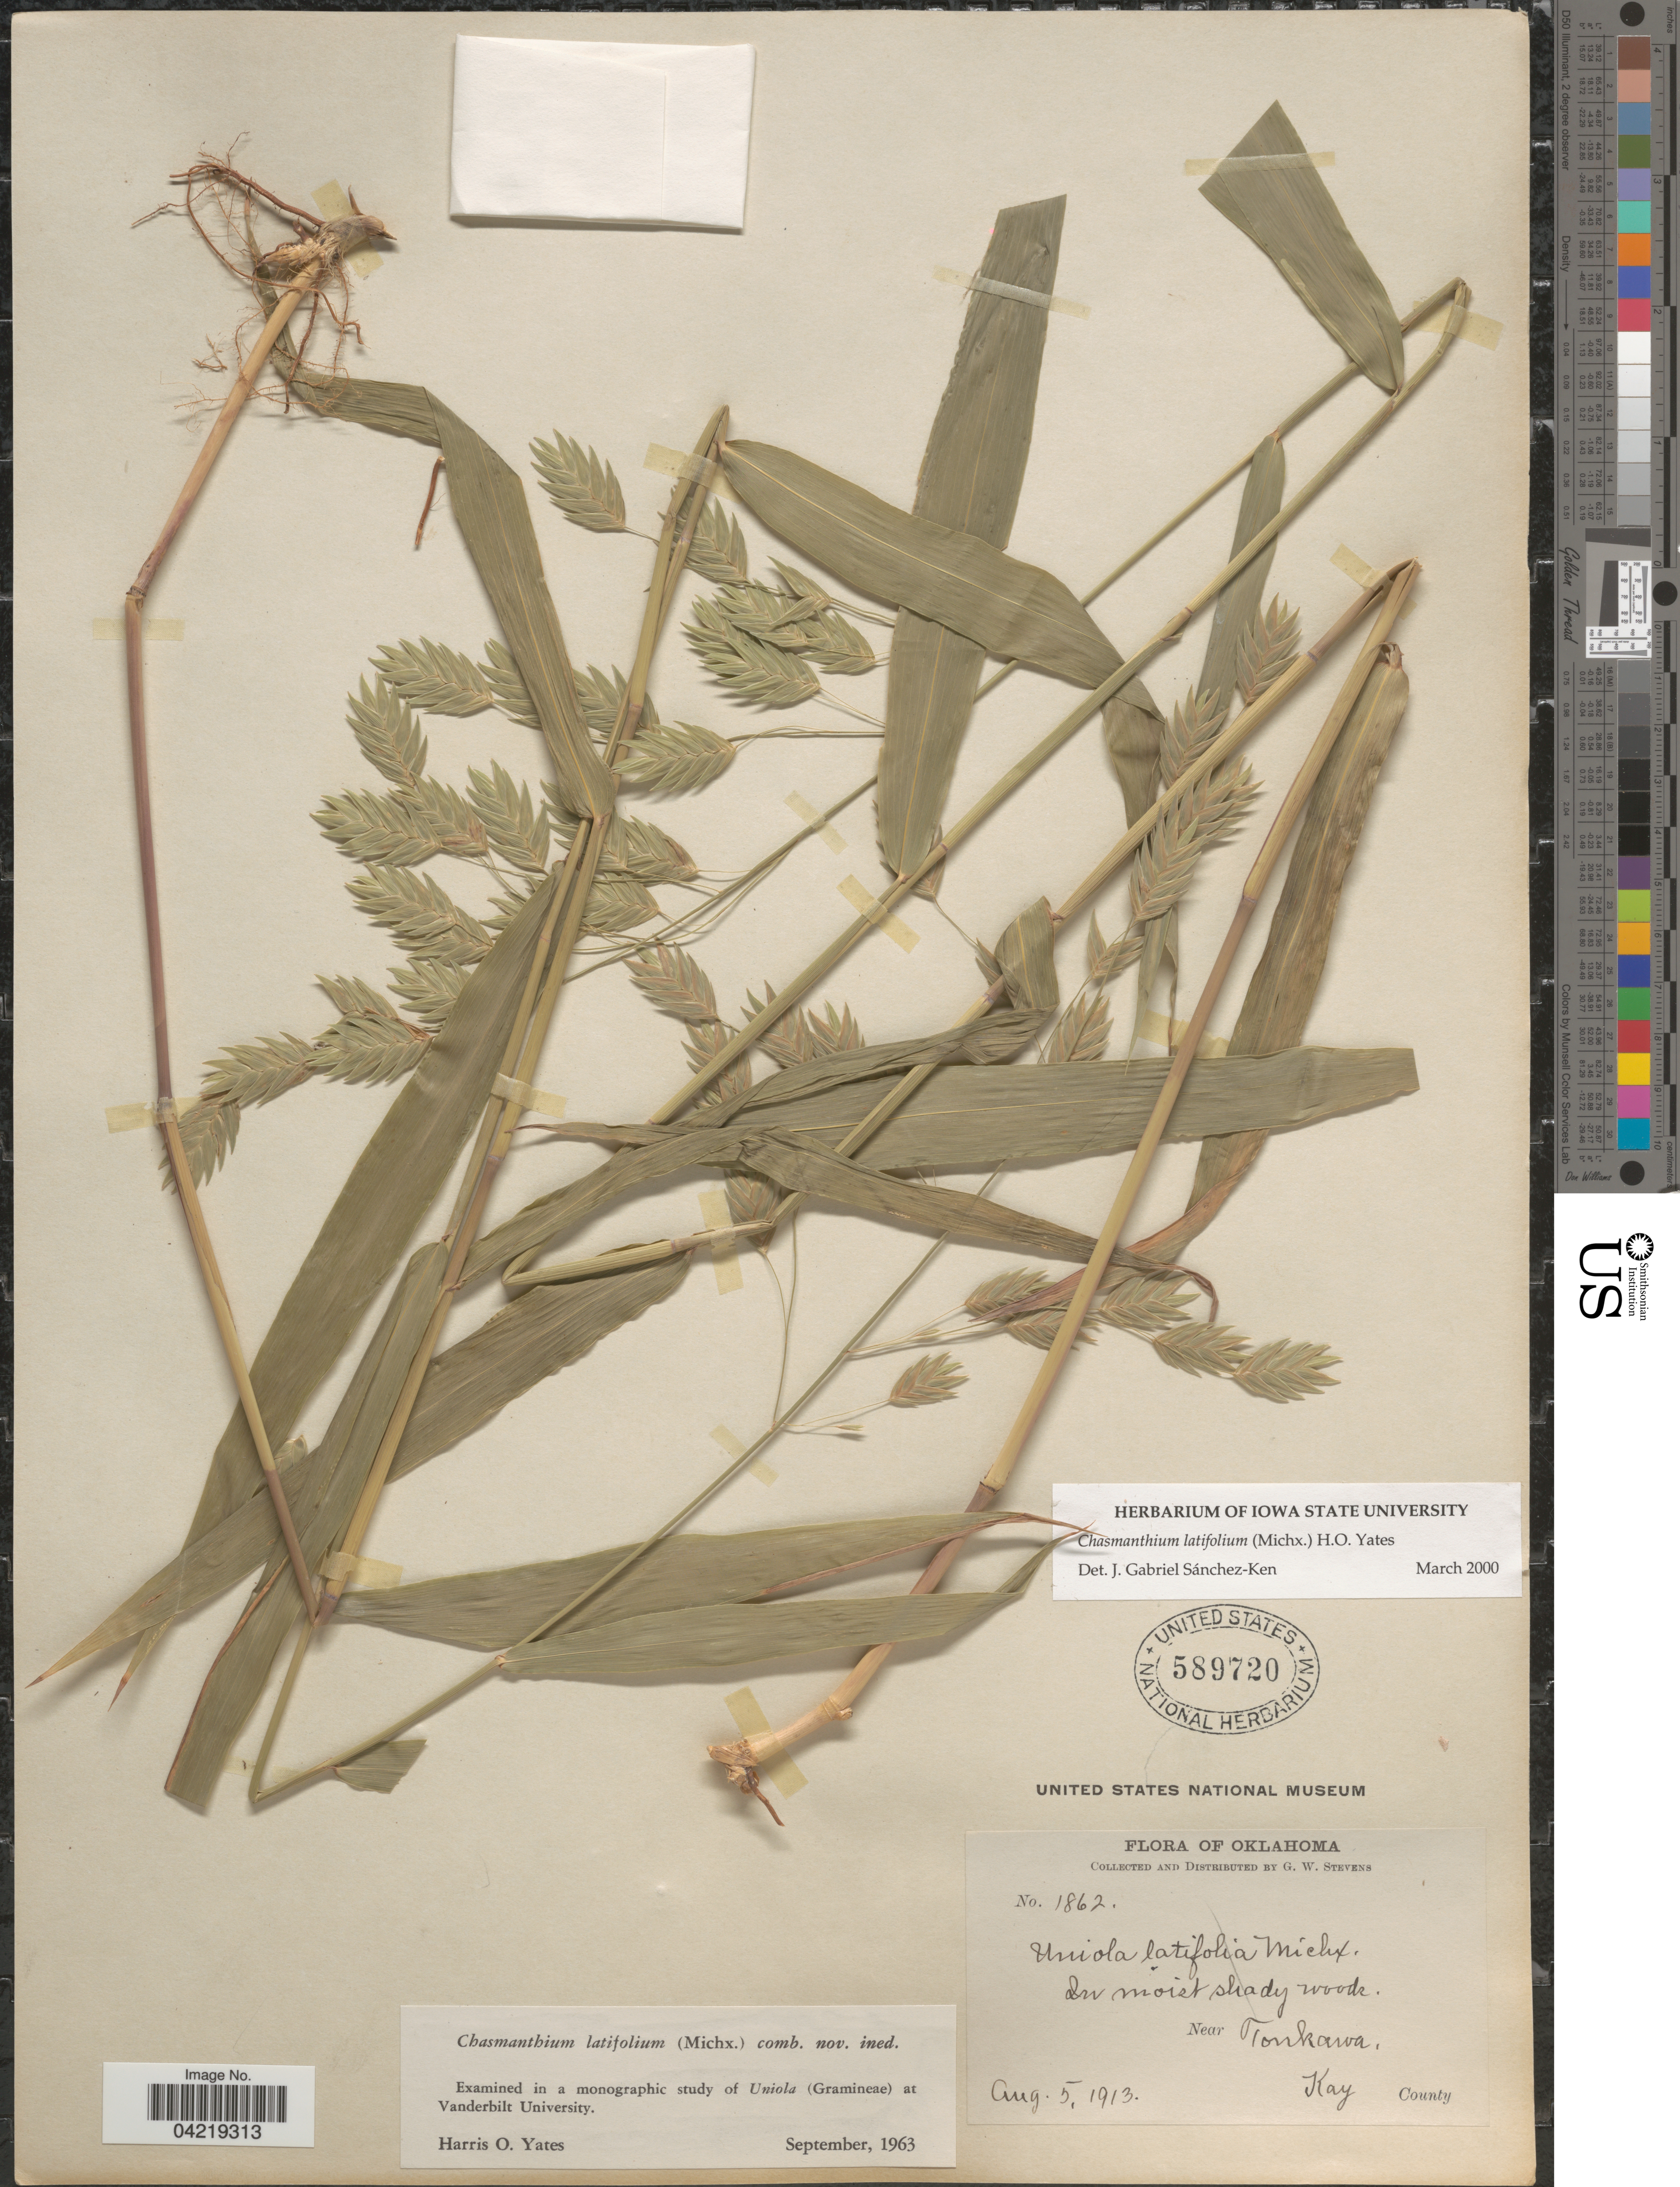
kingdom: Plantae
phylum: Tracheophyta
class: Liliopsida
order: Poales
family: Poaceae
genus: Chasmanthium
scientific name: Chasmanthium latifolium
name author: (Michx.) H.O. Yates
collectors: G. W. Stevens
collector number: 1862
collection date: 1913-08-05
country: United States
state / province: Oklahoma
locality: In moist shady woods. Near Tonkawa, Kay County.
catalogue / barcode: US 589720